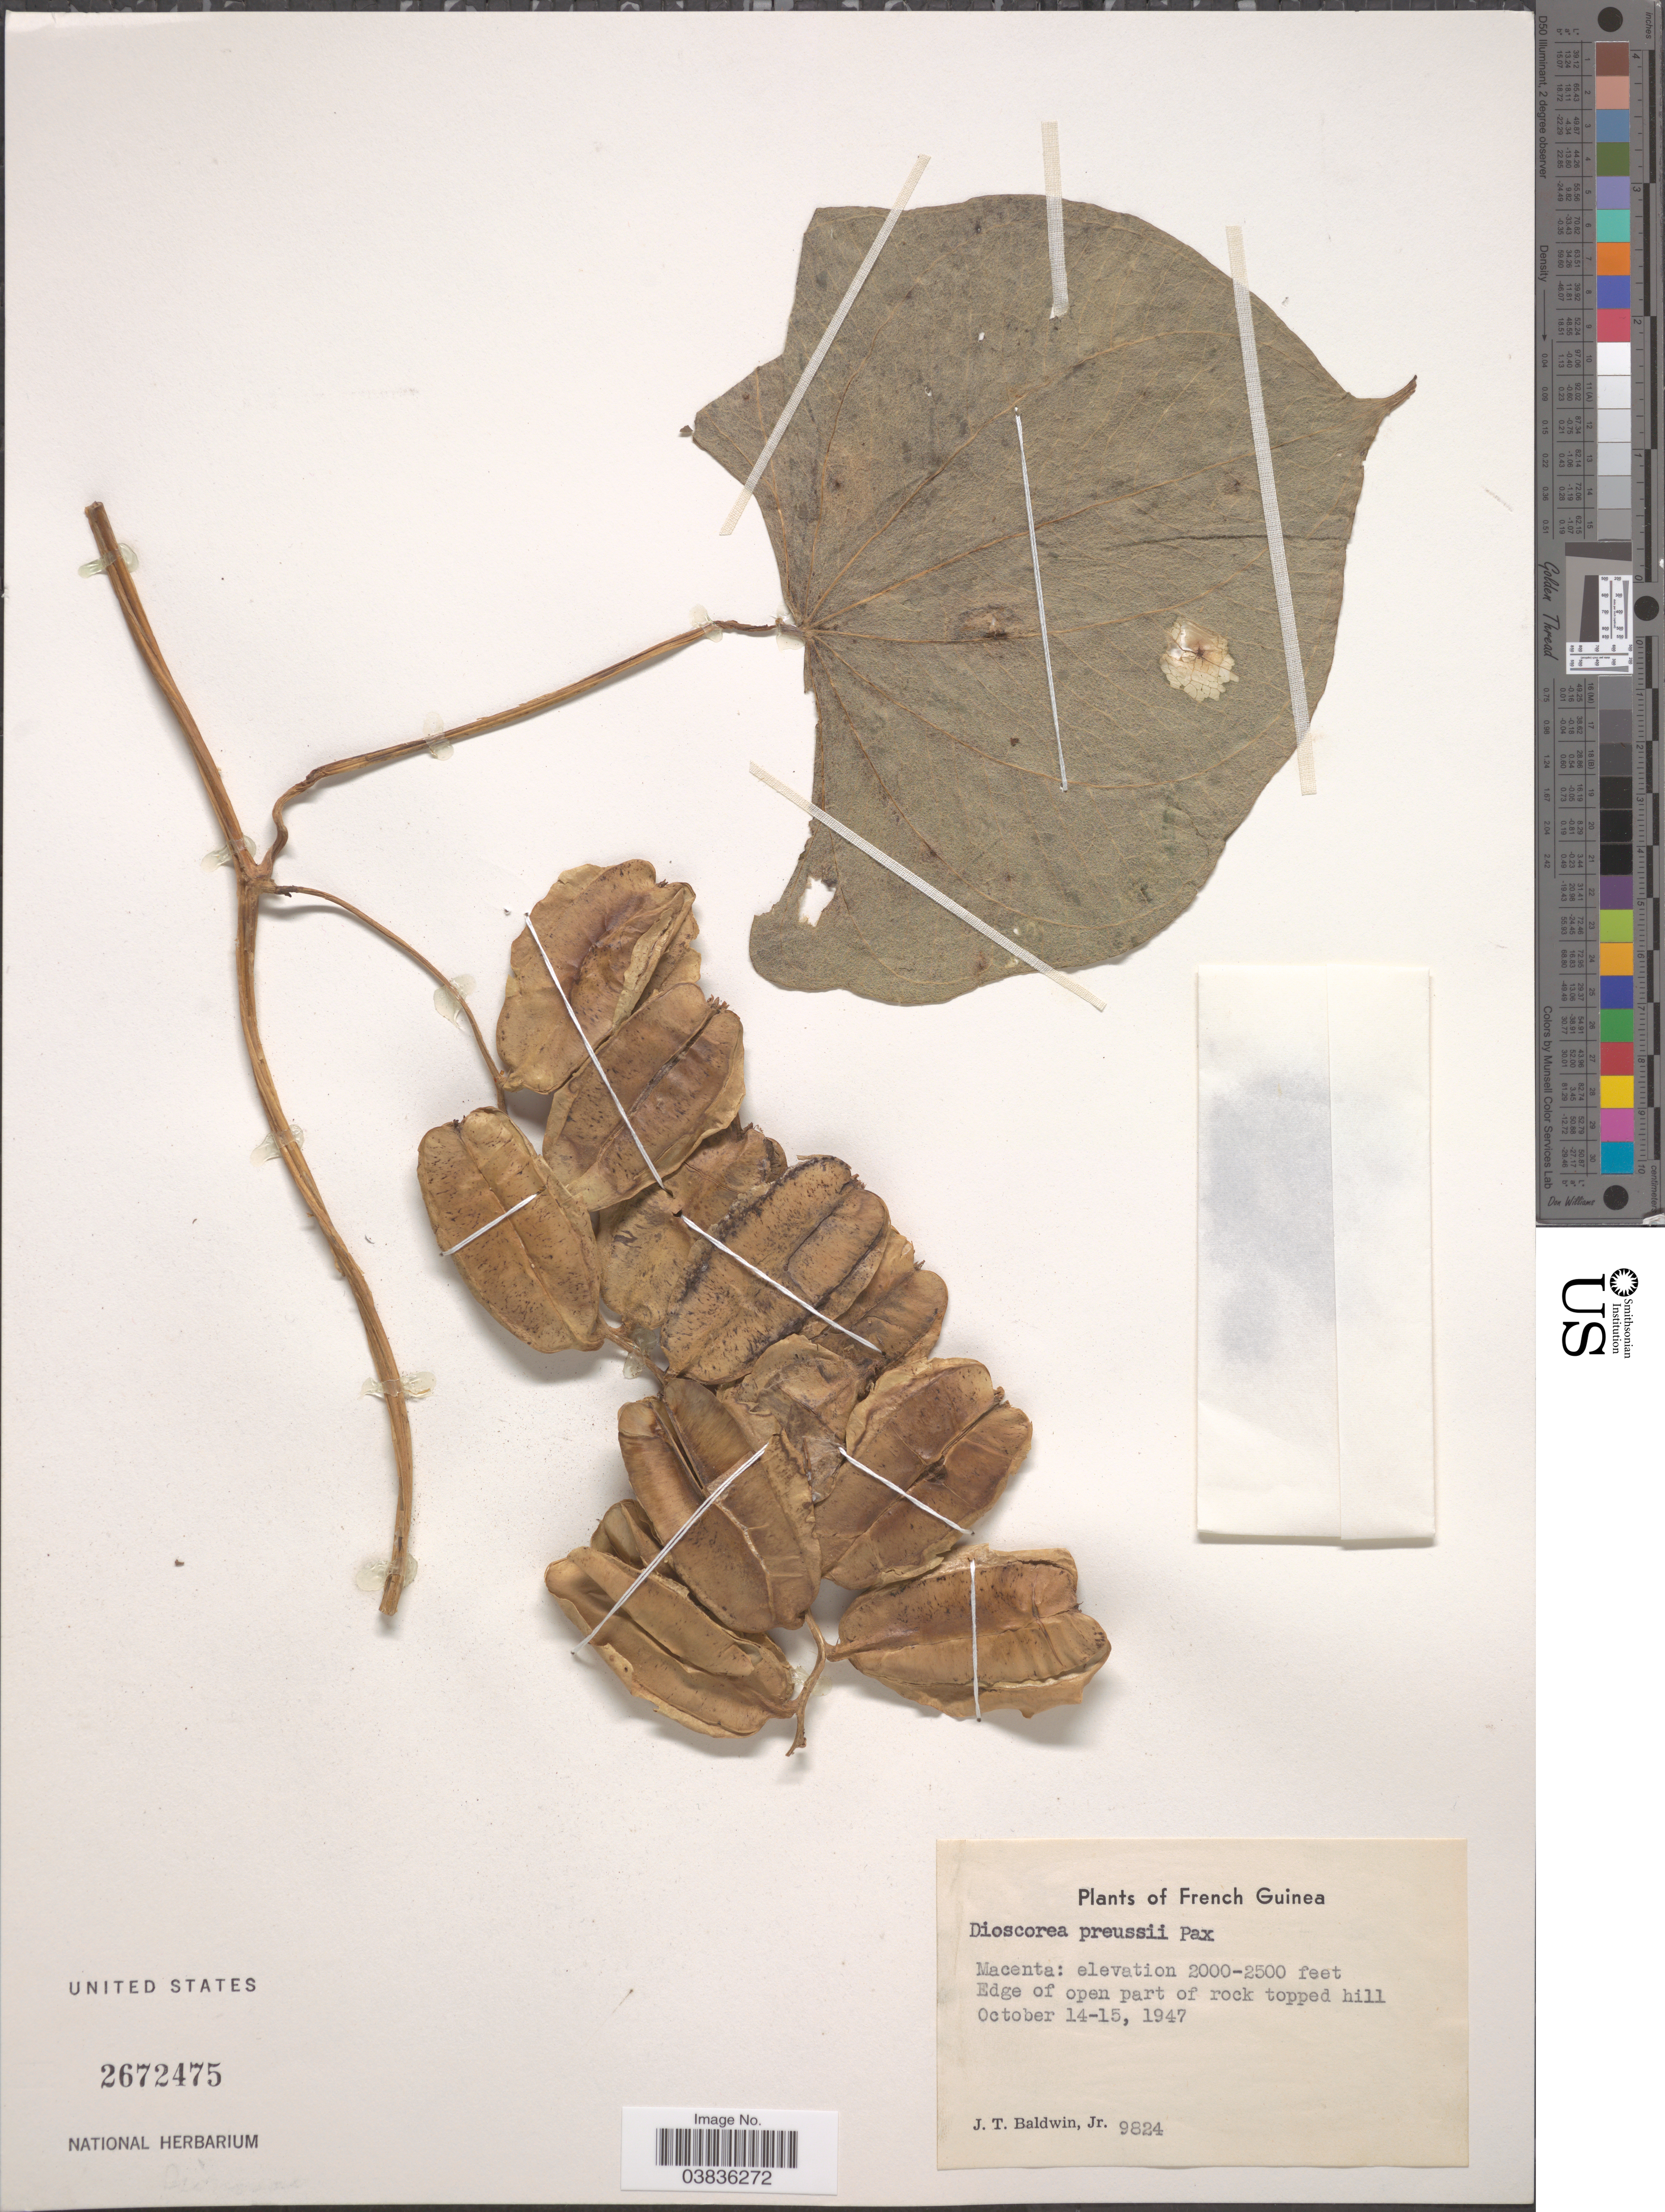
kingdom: Plantae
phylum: Tracheophyta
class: Liliopsida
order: Dioscoreales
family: Dioscoreaceae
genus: Dioscorea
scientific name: Dioscorea preussii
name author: Pax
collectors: J. T. Baldwin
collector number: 9824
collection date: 1947-10-14/1947-10-15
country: Guinea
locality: French Guinea. Macenta: Edge of open part of rock topped hill.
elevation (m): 610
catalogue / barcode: US 2672475